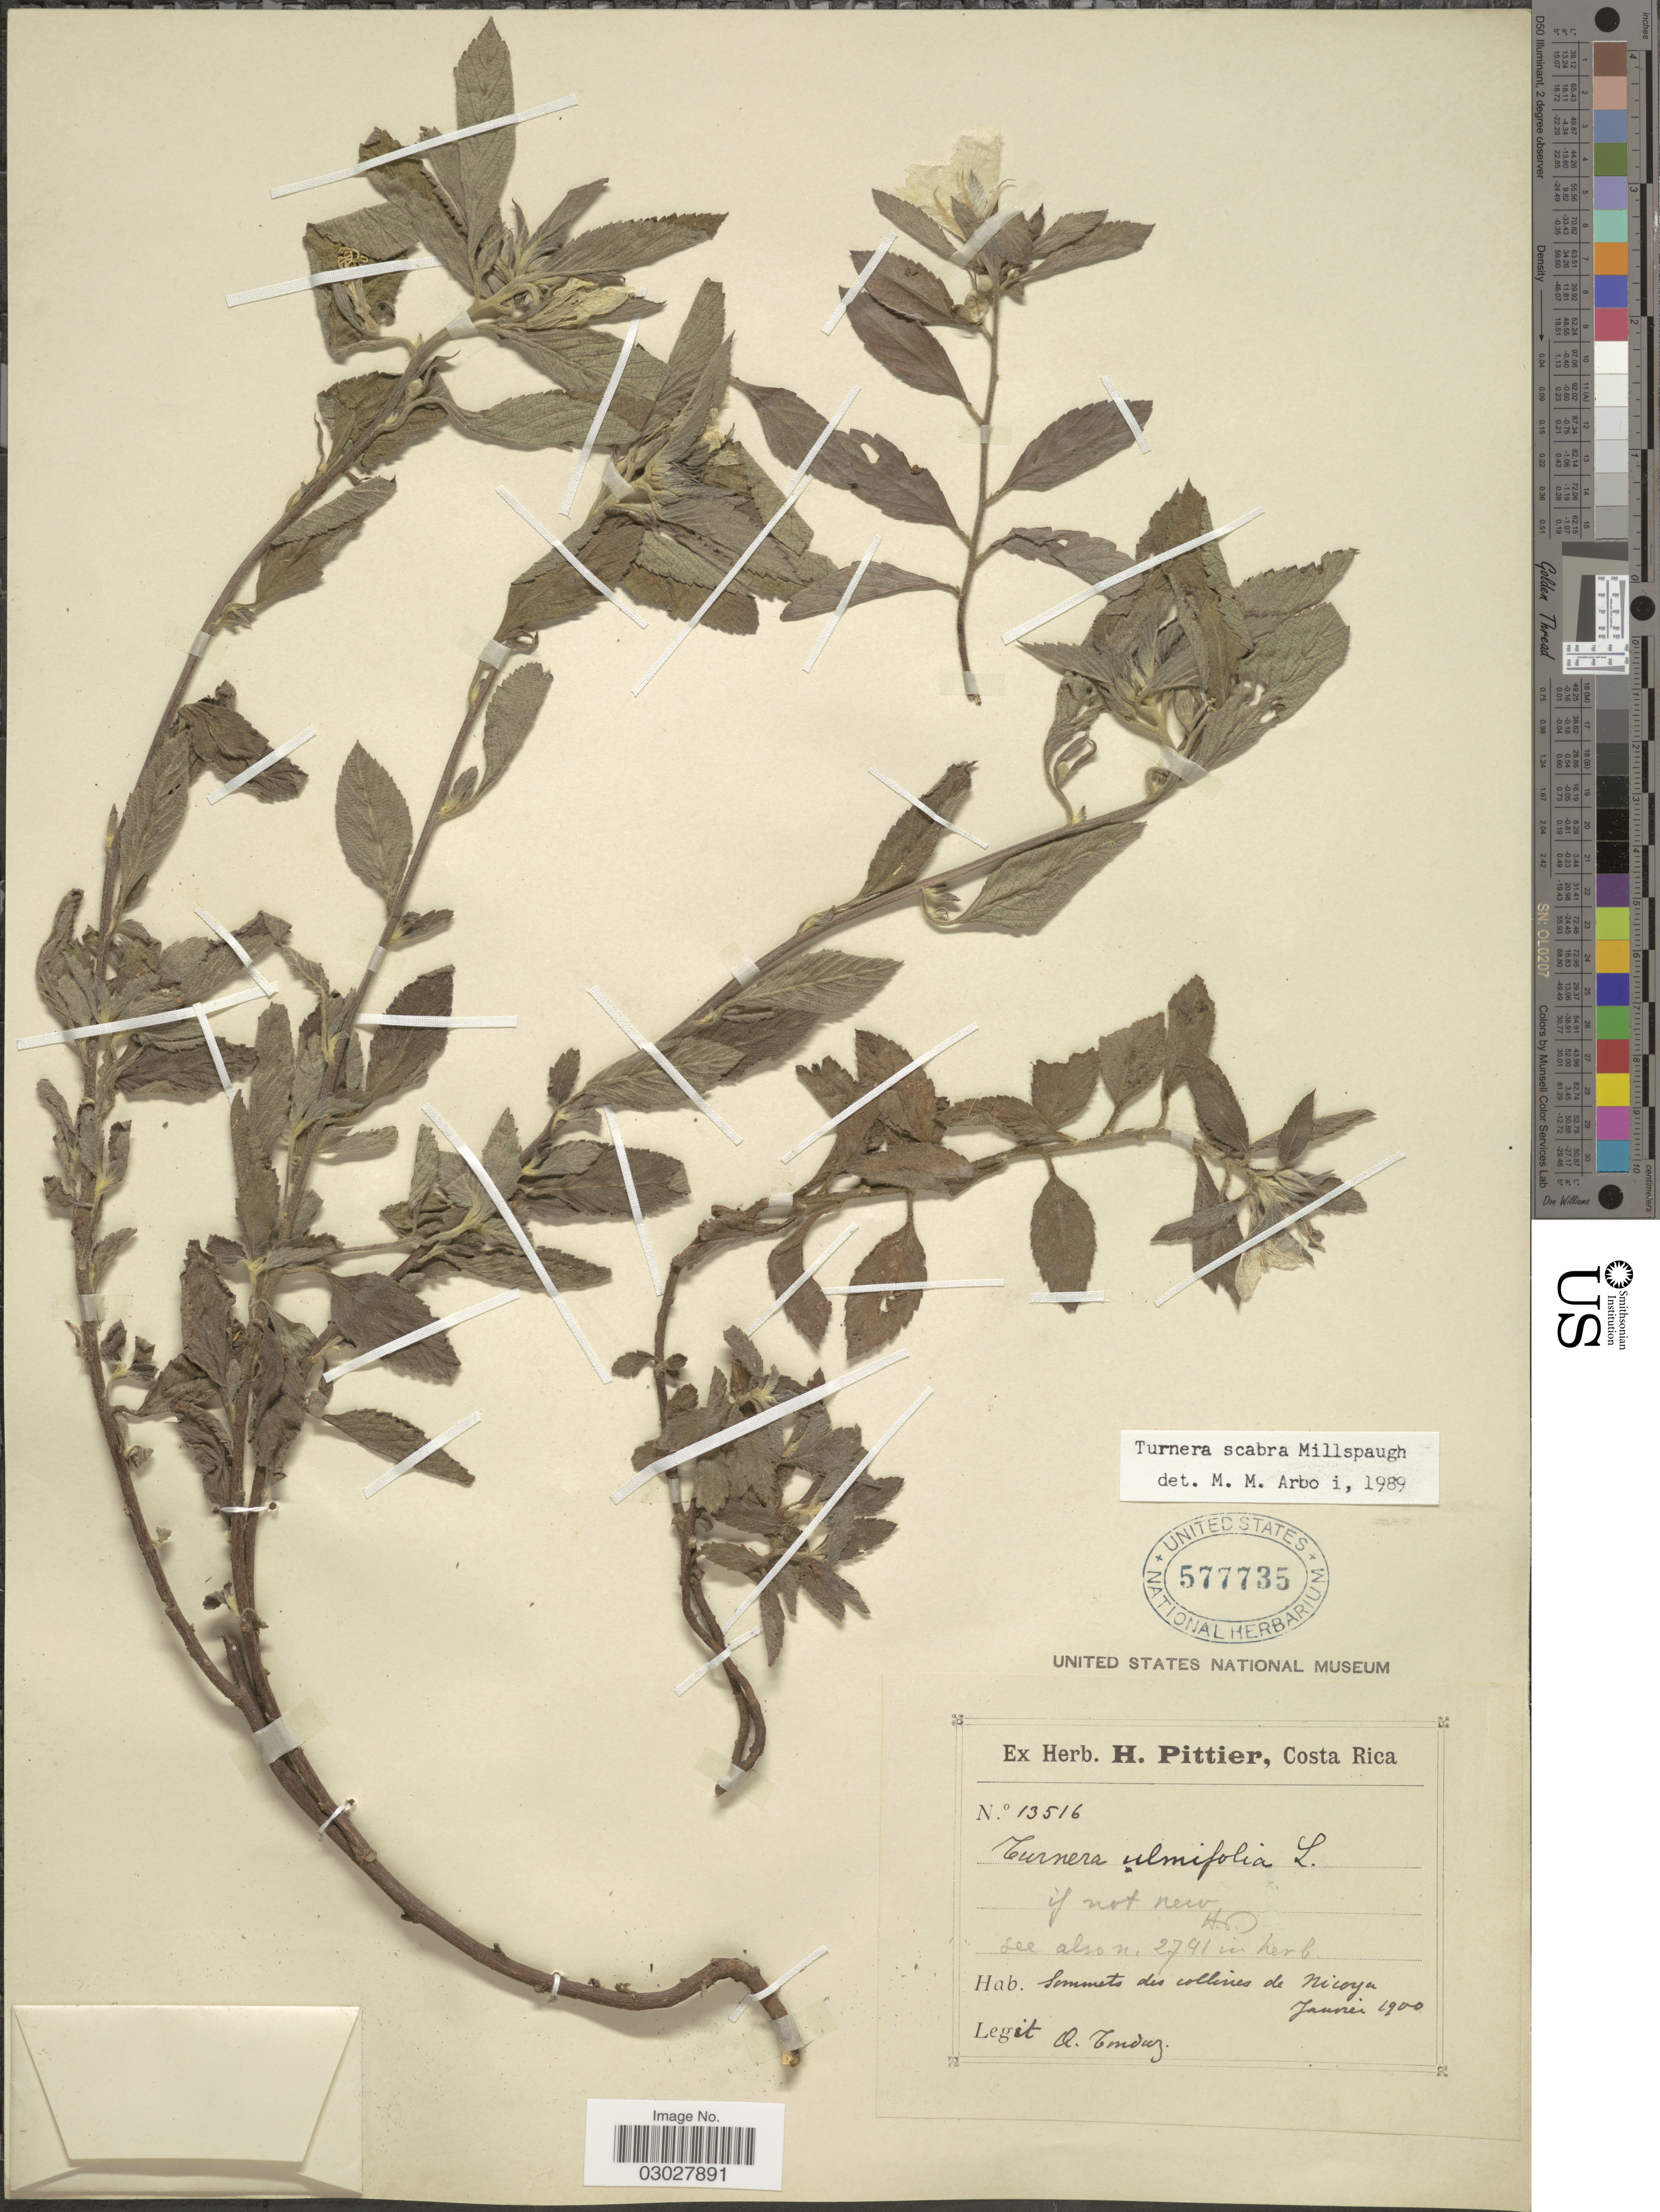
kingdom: Plantae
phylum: Tracheophyta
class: Magnoliopsida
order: Malpighiales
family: Turneraceae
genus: Turnera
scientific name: Turnera scabra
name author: Millsp.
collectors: A. Tonduz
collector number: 13516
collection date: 1900-01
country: Costa Rica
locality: Sommets des collines de Nicoya.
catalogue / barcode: US 577735